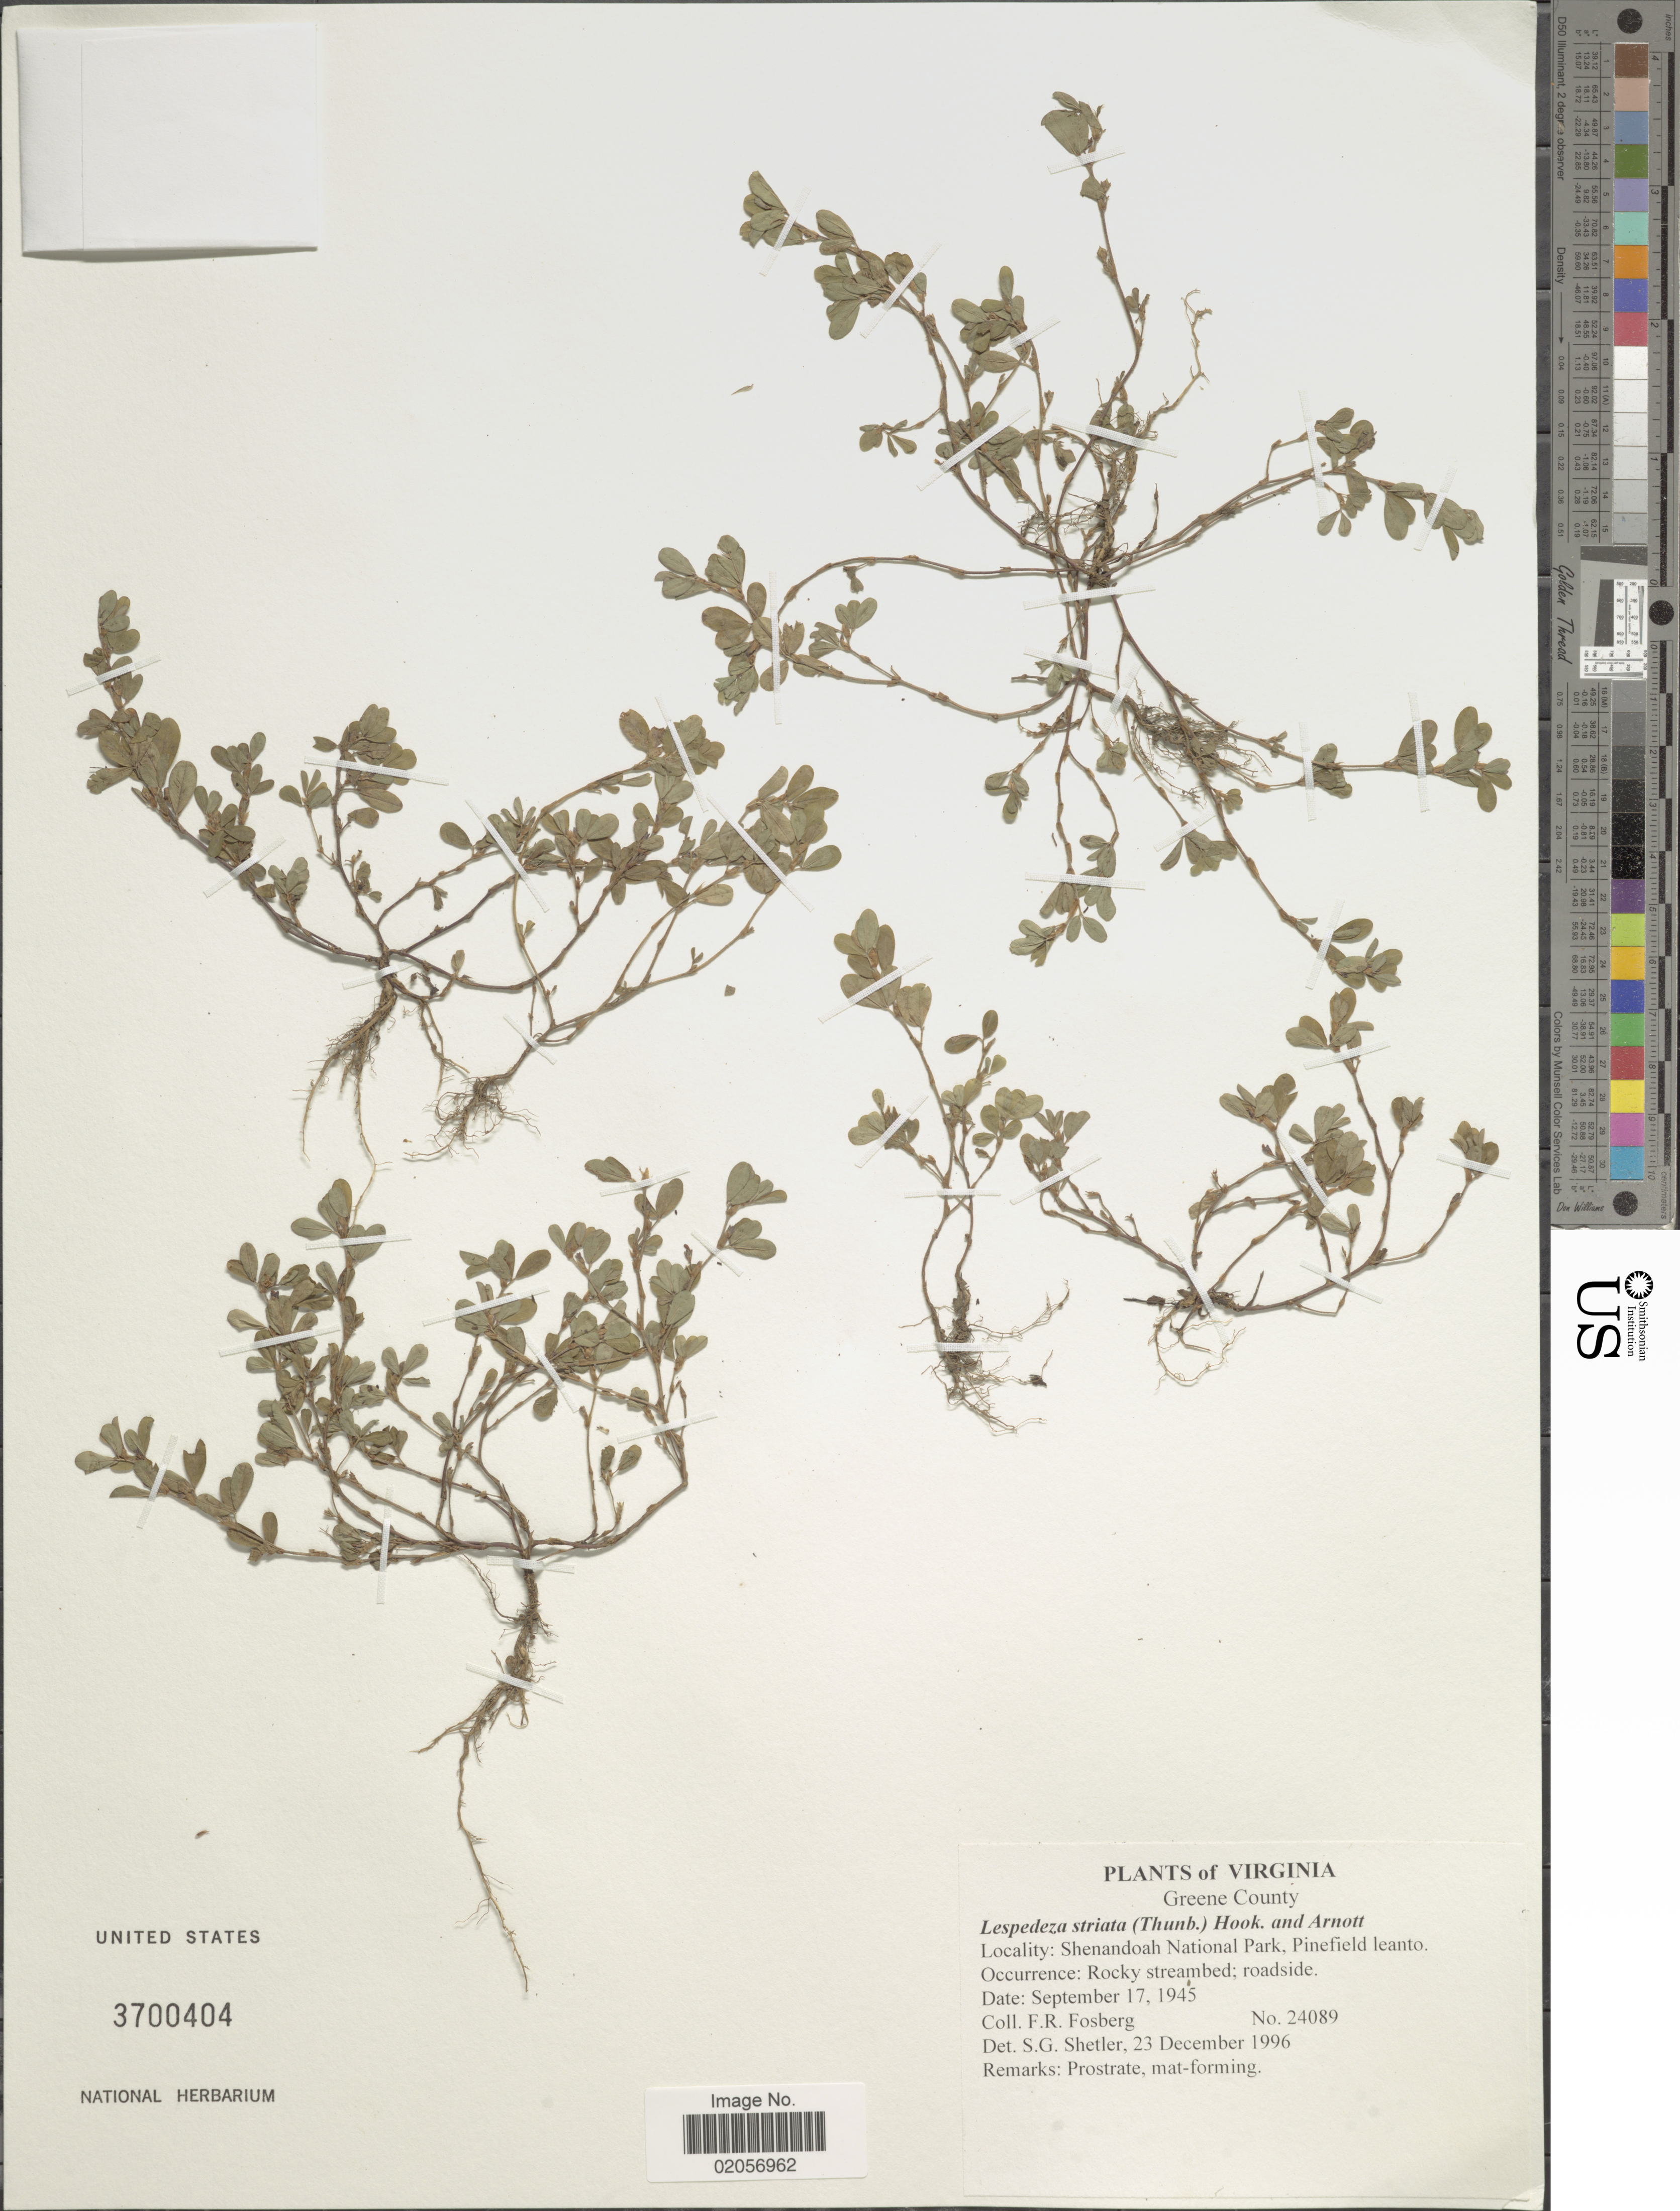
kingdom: Plantae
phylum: Tracheophyta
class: Magnoliopsida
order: Fabales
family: Fabaceae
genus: Kummerowia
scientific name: Kummerowia striata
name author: (Thunb.) Schindl.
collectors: F. R. Fosberg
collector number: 24089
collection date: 1945-09-14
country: United States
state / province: Virginia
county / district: Greene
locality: Greene County. Shenandoah National Park, Pinefield leanto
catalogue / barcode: US 3700404